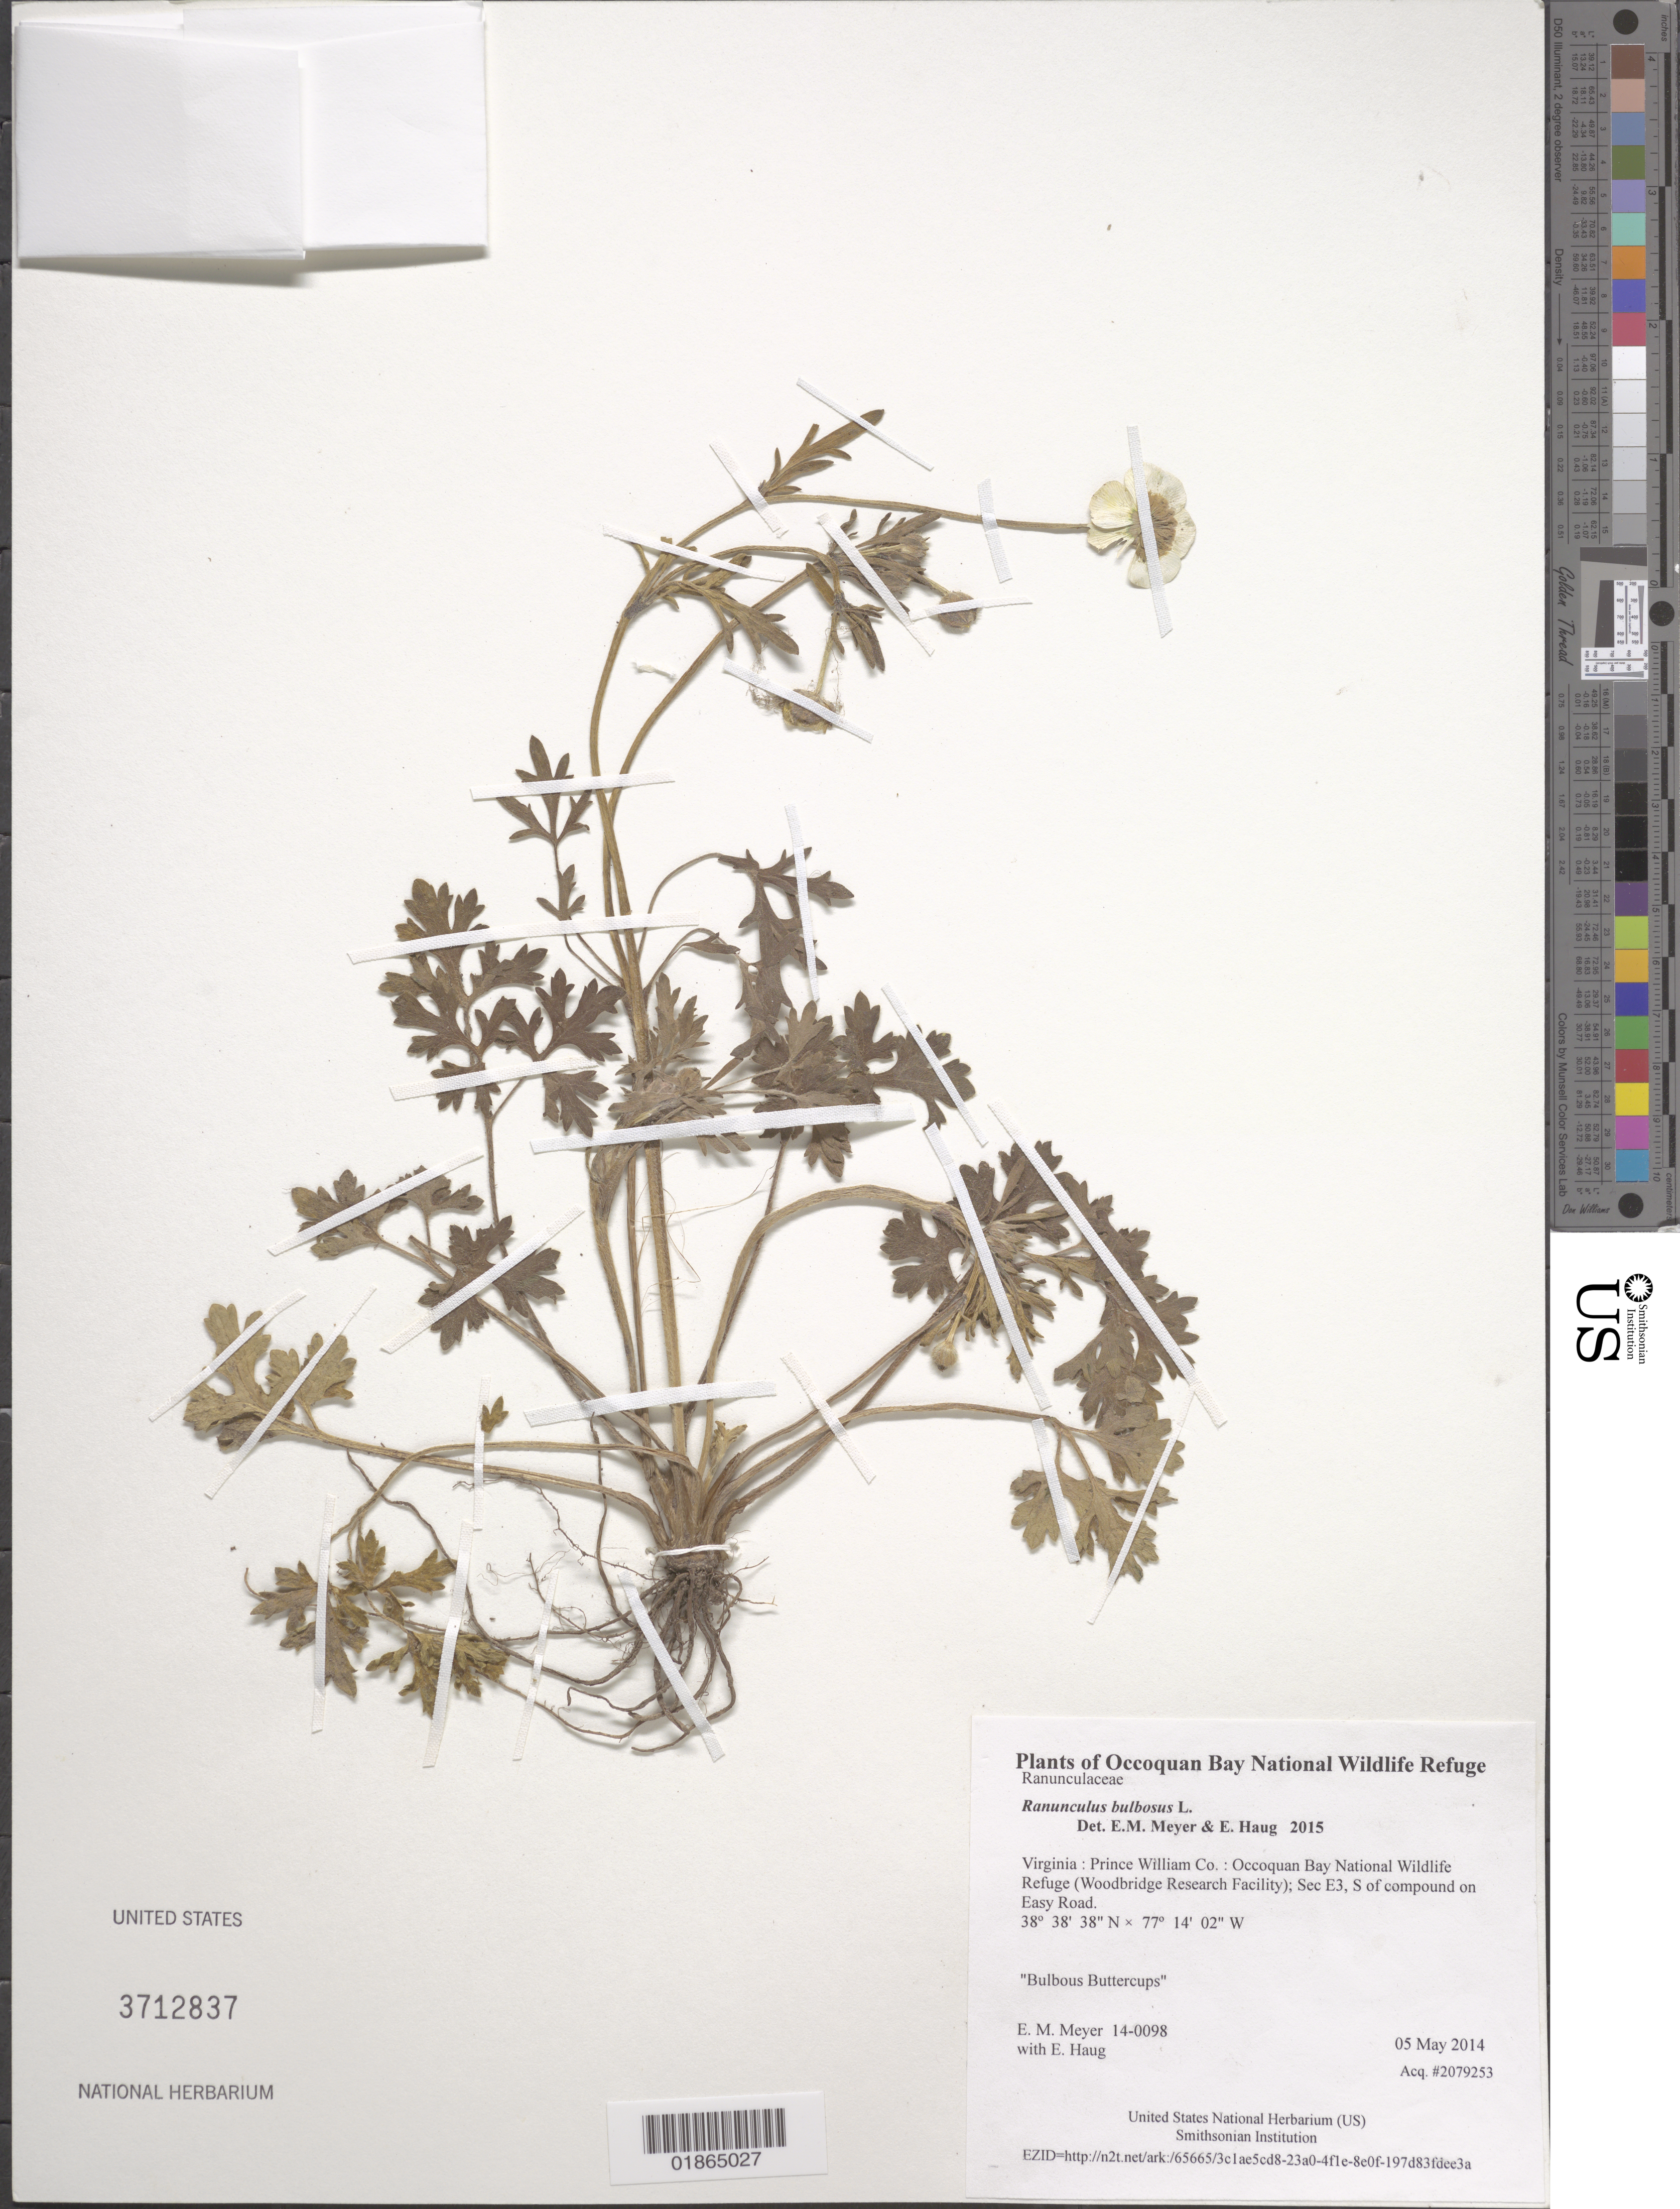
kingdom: Plantae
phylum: Tracheophyta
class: Magnoliopsida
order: Ranunculales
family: Ranunculaceae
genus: Ranunculus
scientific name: Ranunculus bulbosus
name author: L.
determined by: Meyer, E. M.; Haug, E.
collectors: E. M. Meyer & E. Haug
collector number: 14-0098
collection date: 2014-05-05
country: United States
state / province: Virginia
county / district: Prince William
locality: Occoquan Bay National Wildlife Refuge (Woodbridge Research Facility); Sec E3, S of compound on Easy Road.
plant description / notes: Bulbous Buttercups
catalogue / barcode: US 3712837